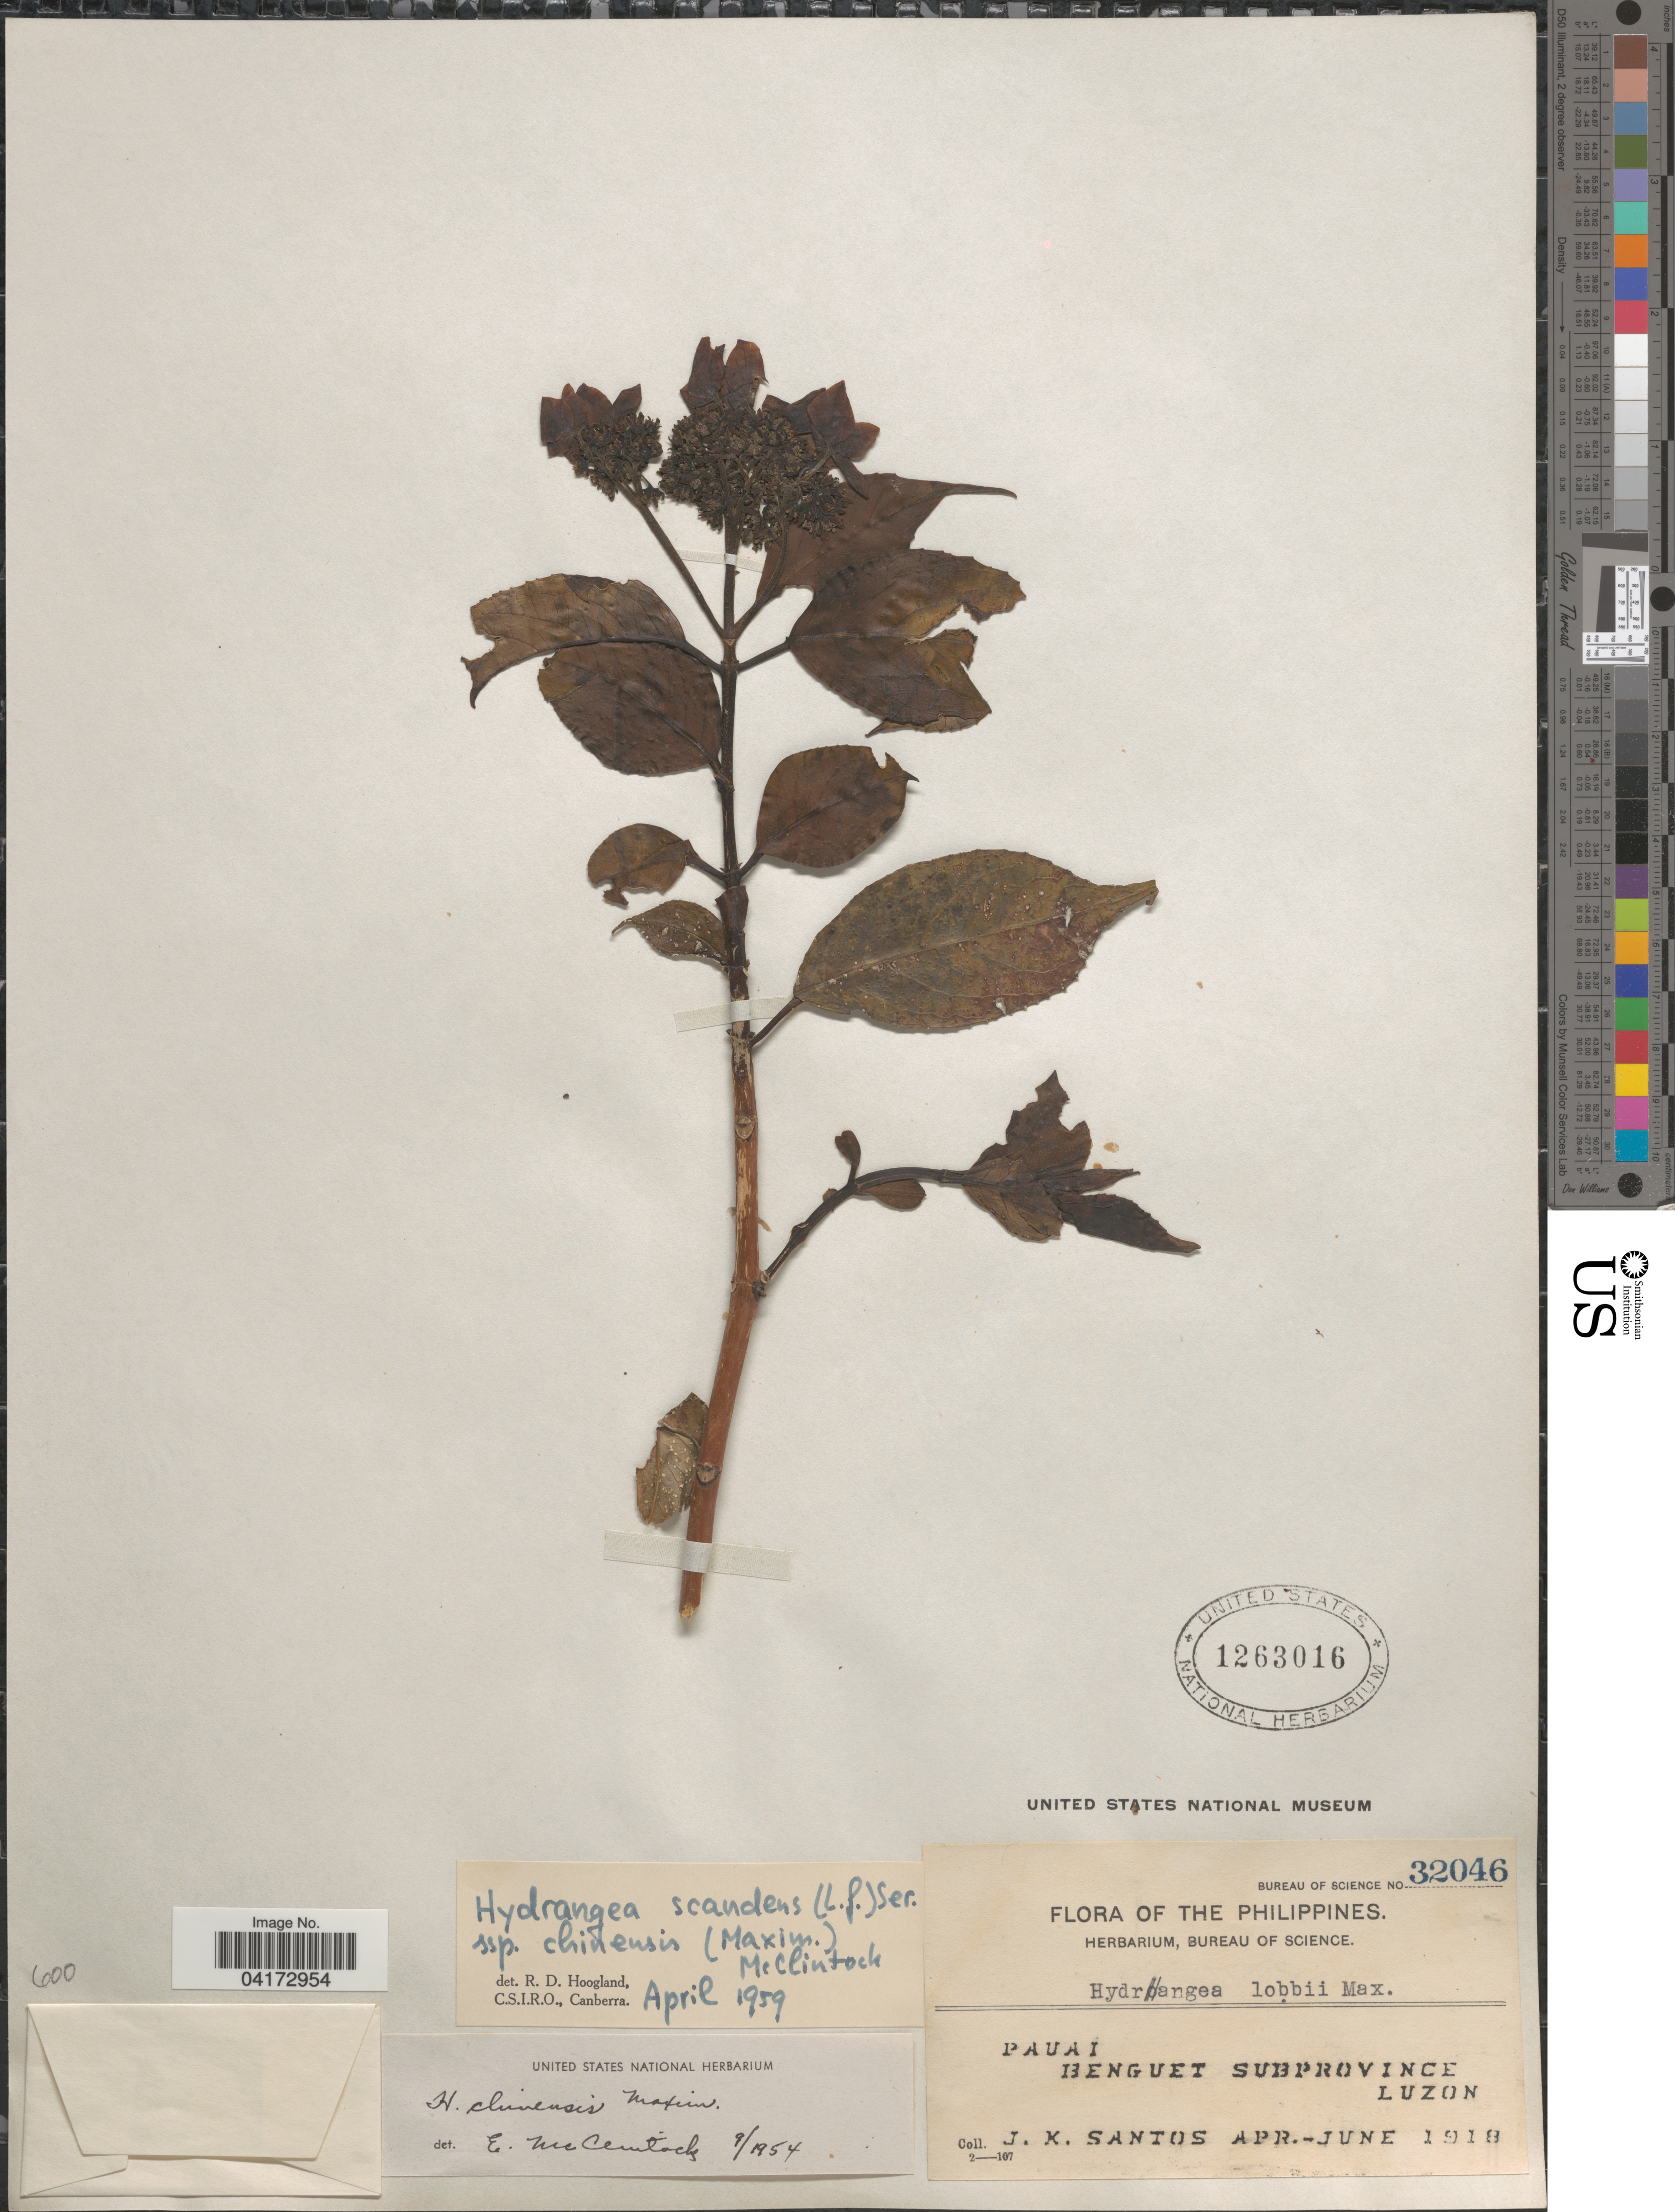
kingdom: Plantae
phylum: Tracheophyta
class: Magnoliopsida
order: Cornales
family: Hydrangeaceae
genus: Hydrangea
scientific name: Hydrangea scandens subsp. chinensis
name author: (Maxim.) E. M. McClint.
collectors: J. K. Santos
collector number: Bureau of Science 32046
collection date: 1918-04/1918-06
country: Philippines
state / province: Cordillera (Administrative Region)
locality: Pauai. Benguet Subprovince. Luzon.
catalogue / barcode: US 1263016